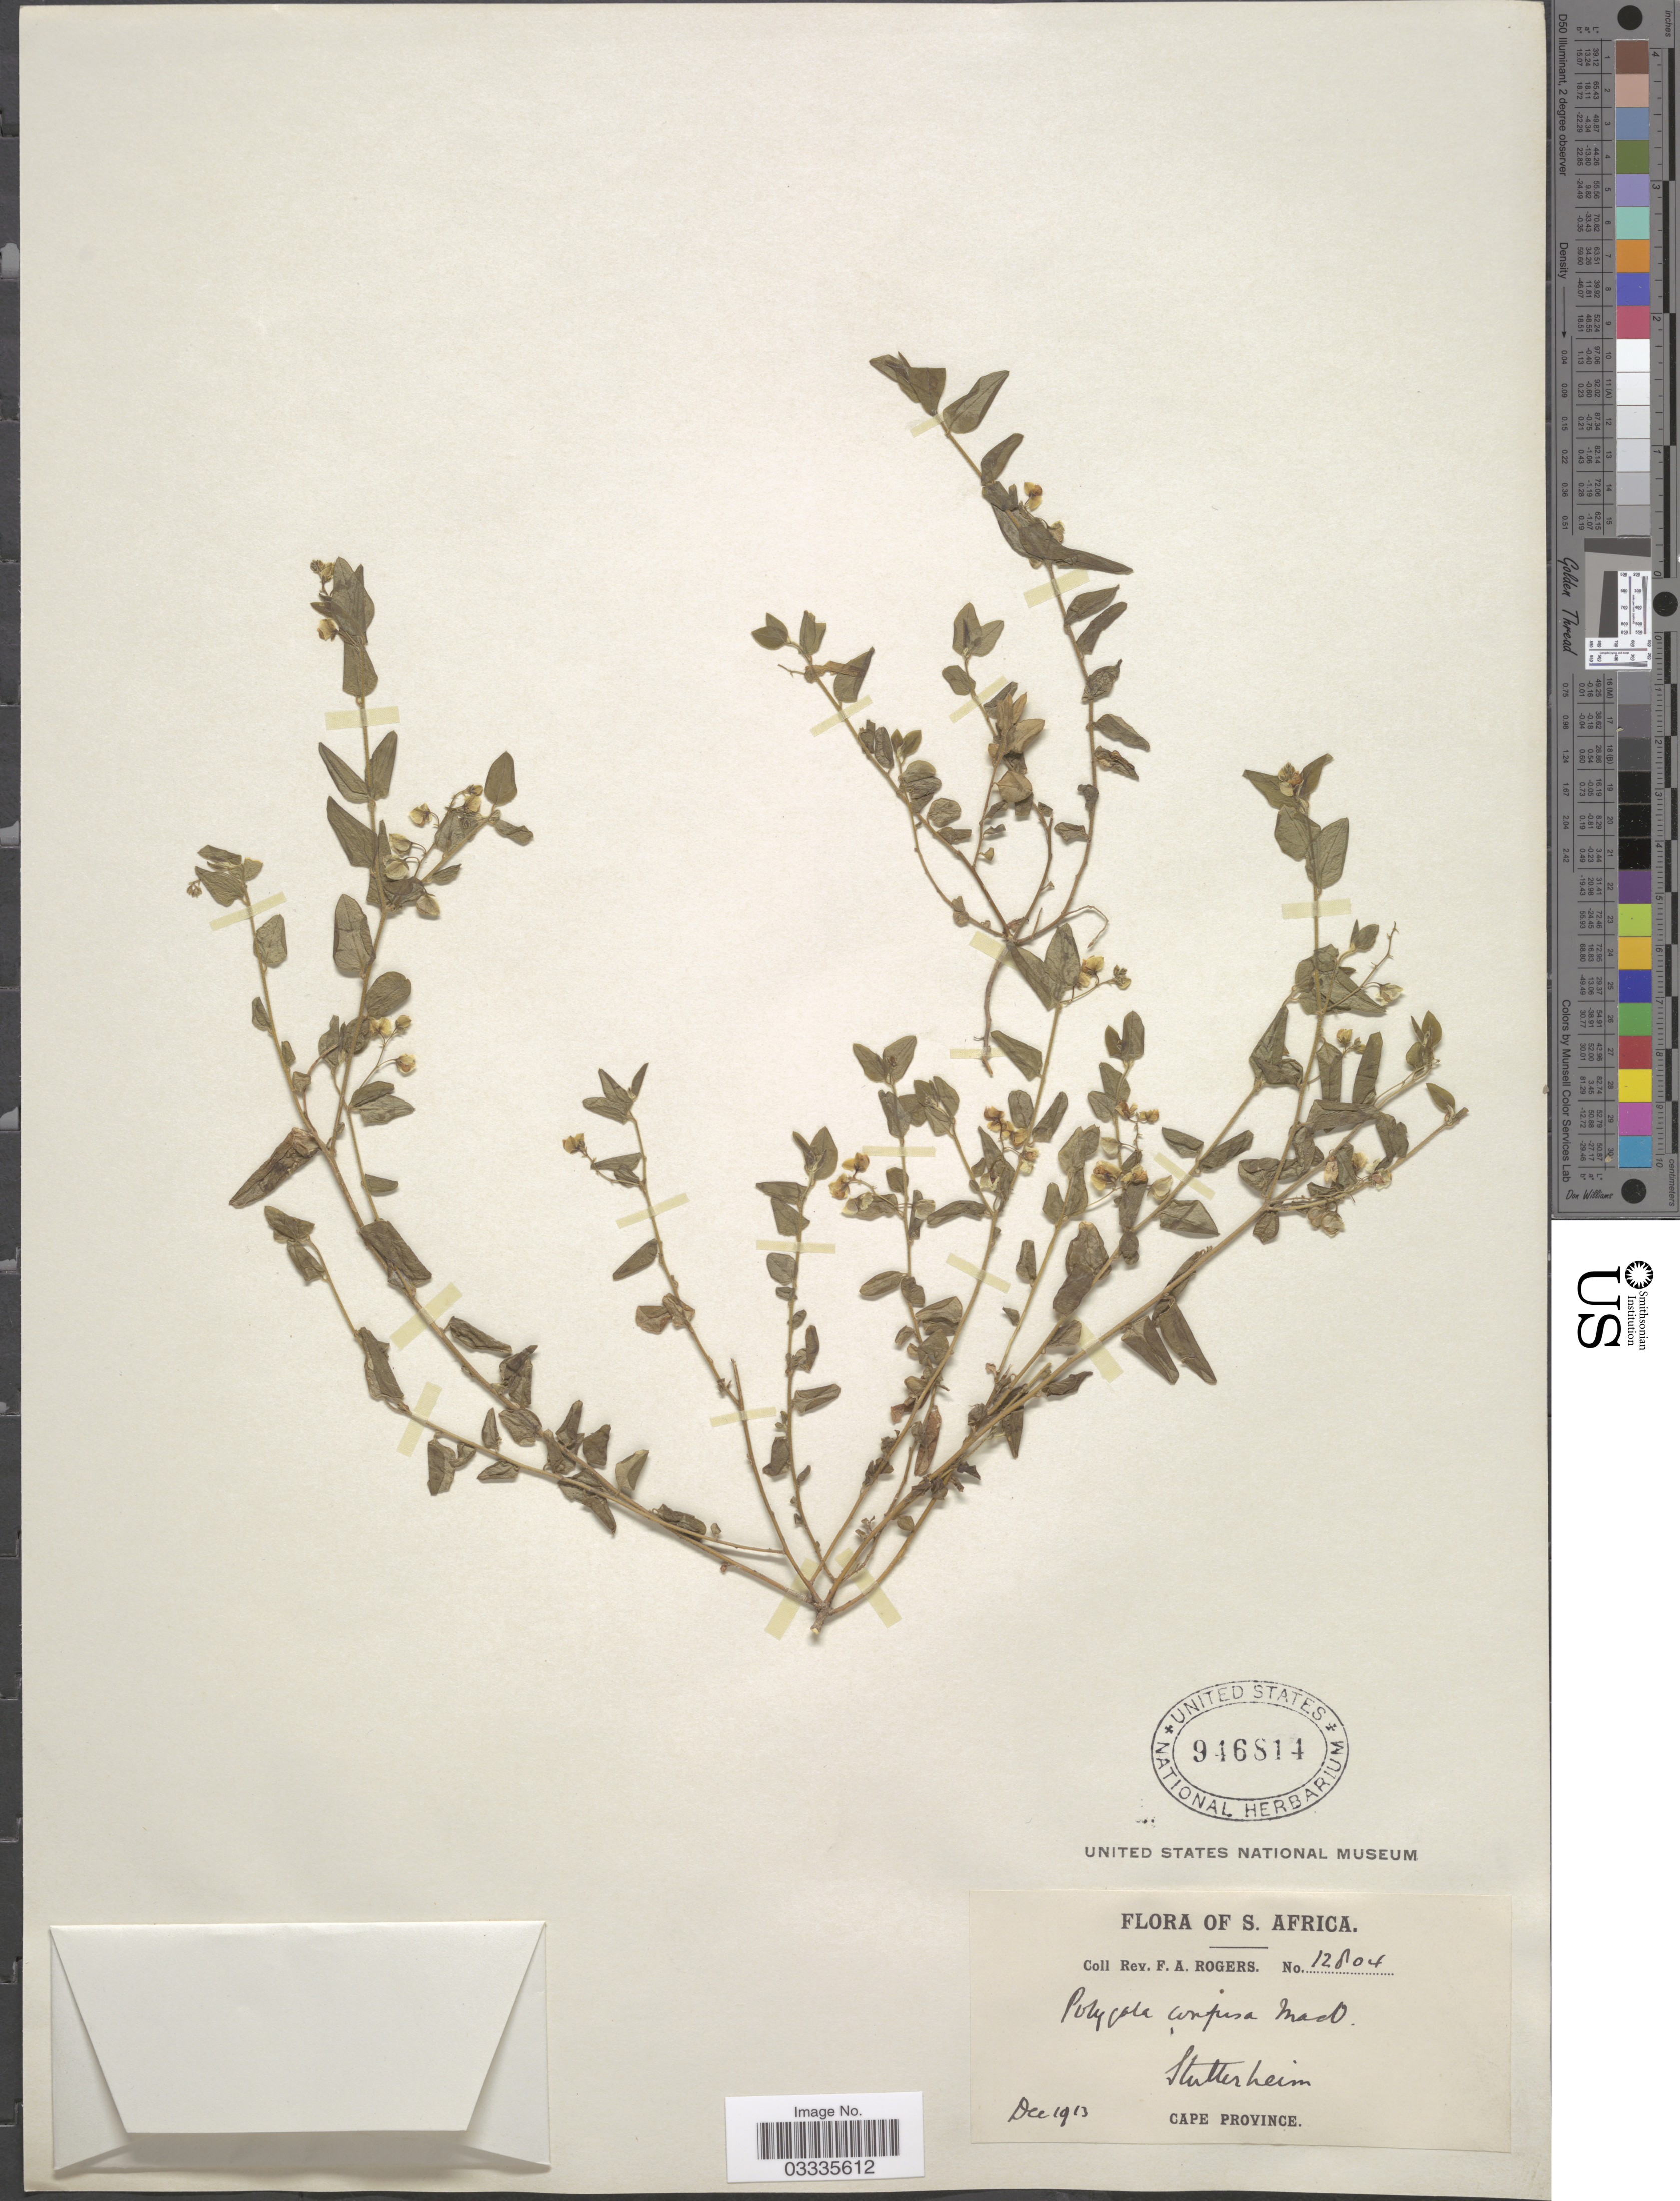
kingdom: Plantae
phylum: Tracheophyta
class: Magnoliopsida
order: Fabales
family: Polygalaceae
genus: Polygala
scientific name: Polygala confusa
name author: MacOwen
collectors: F. A. Rogers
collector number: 12804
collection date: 1913-12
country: South Africa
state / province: Eastern Cape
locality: Stutterheim.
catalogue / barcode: US 946814